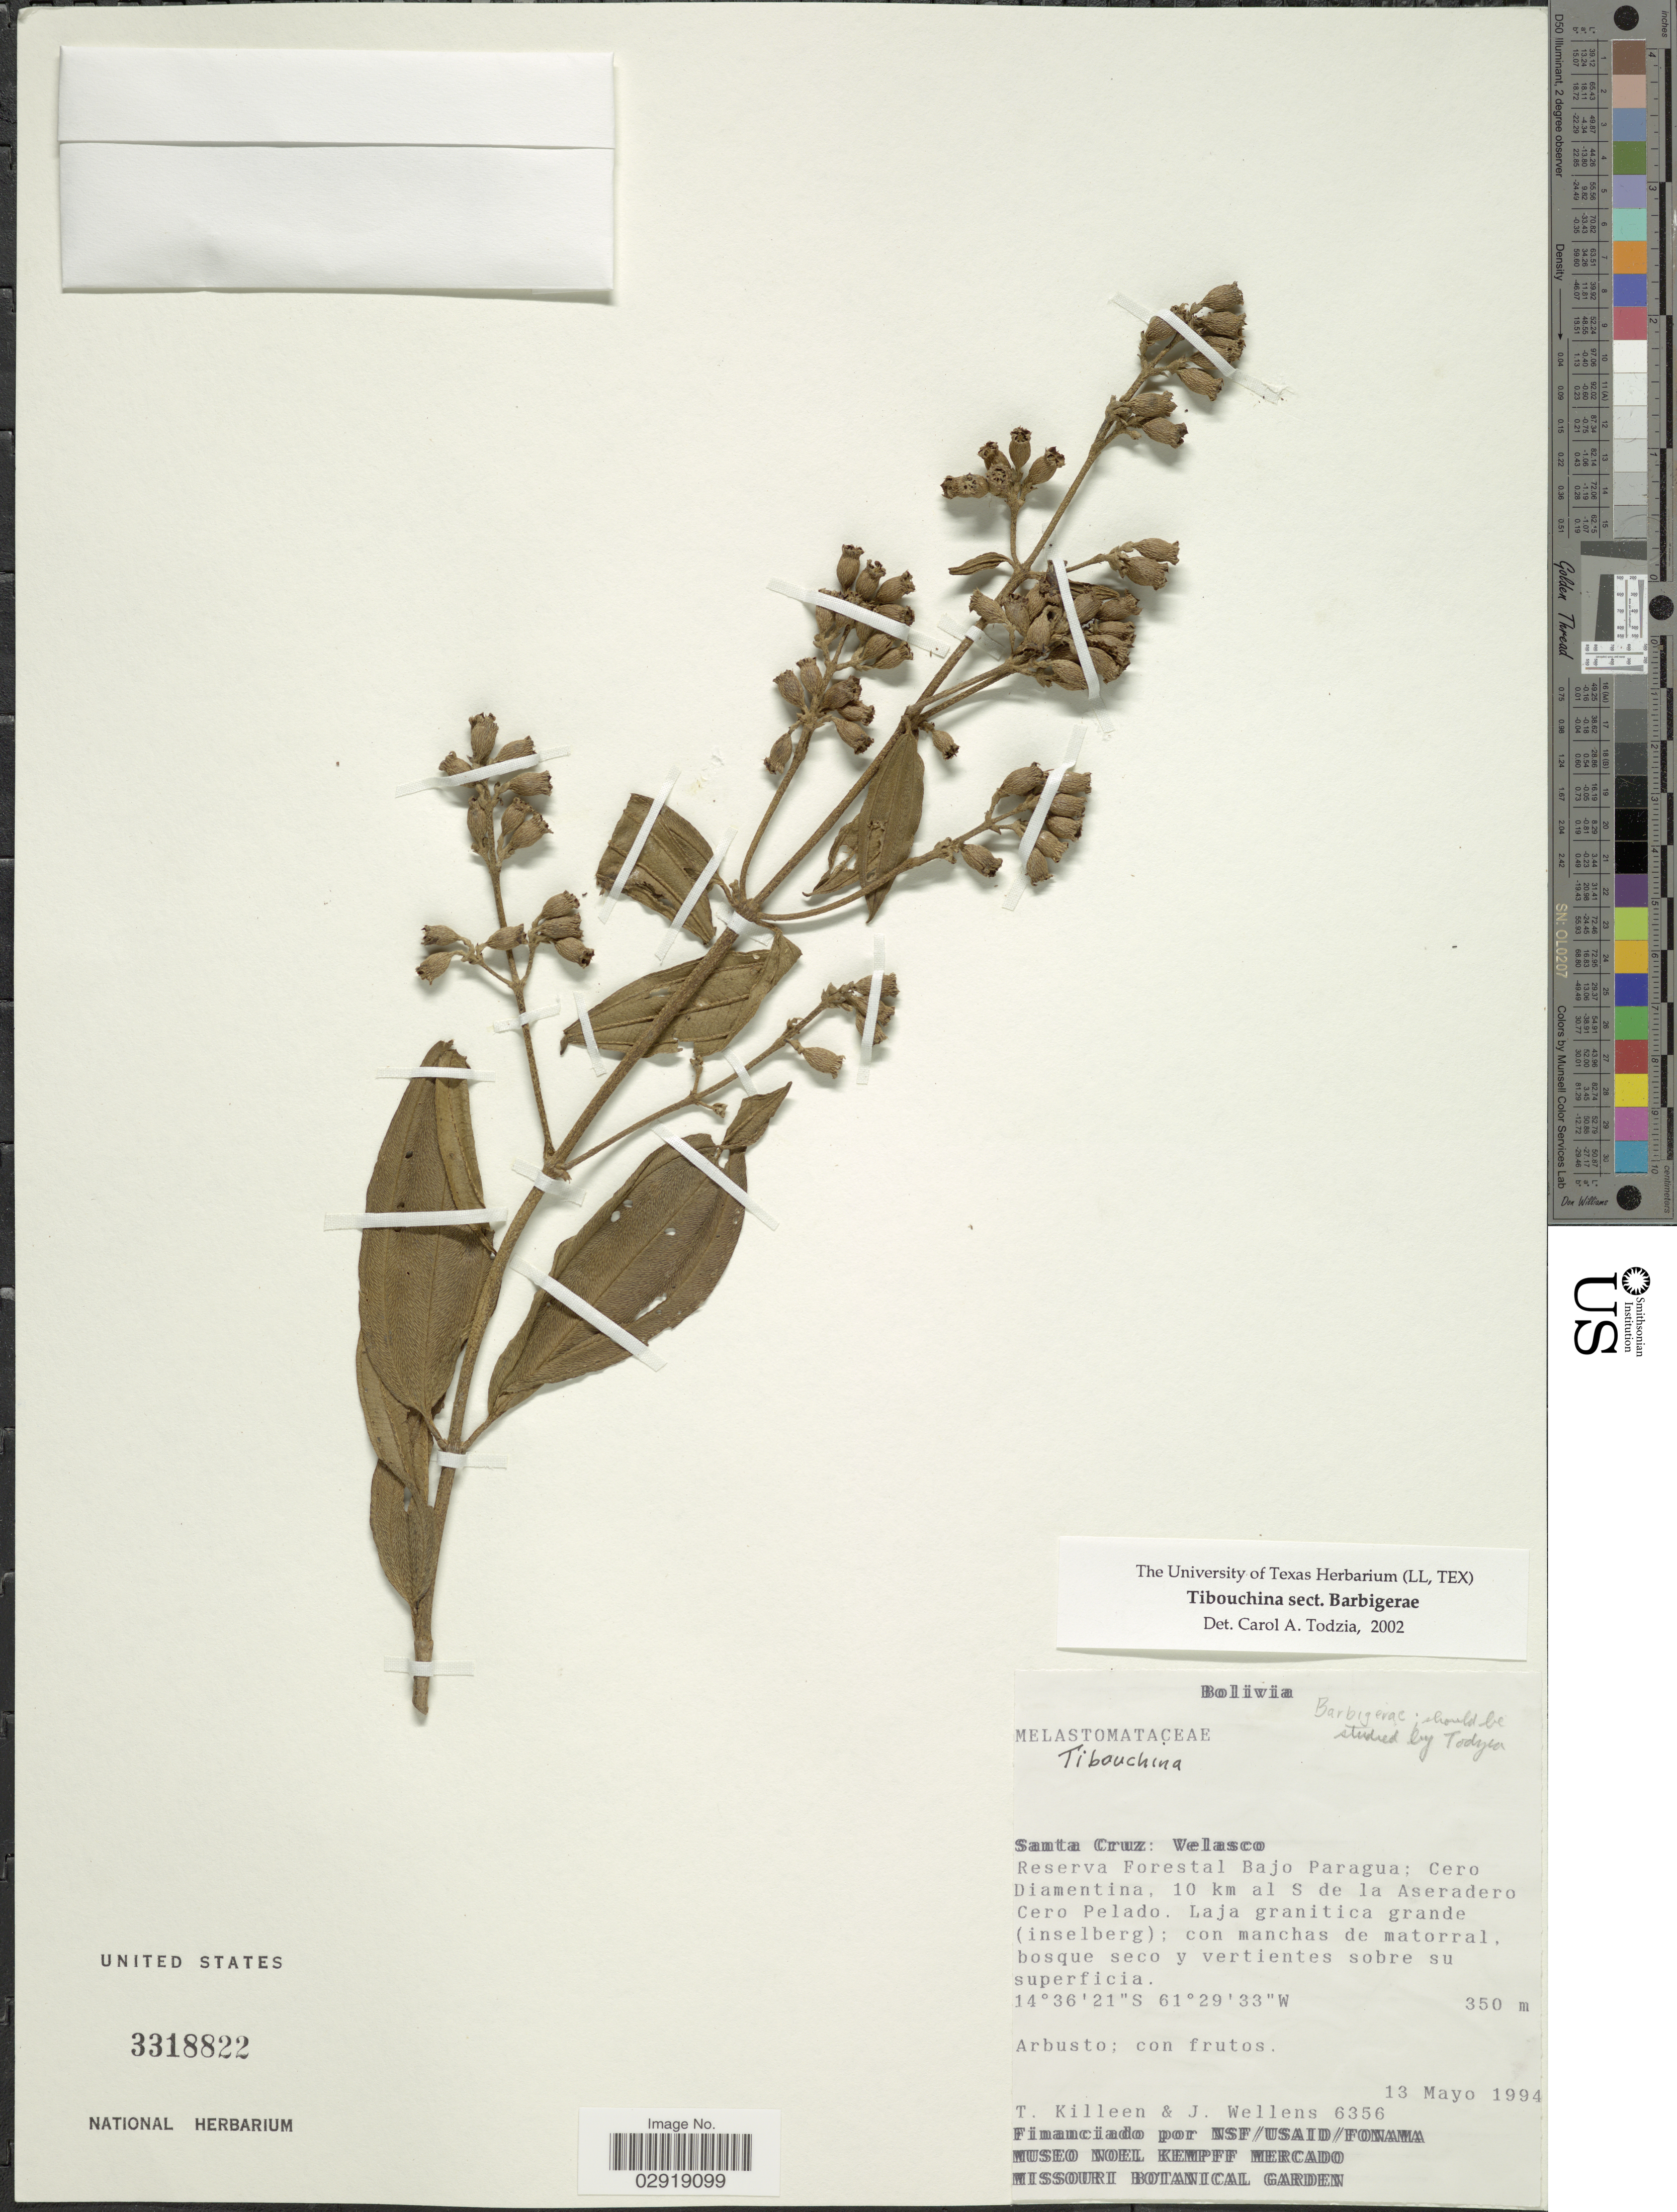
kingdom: Plantae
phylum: Tracheophyta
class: Magnoliopsida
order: Myrtales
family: Melastomataceae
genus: Tibouchina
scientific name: Tibouchina sp.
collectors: T. J. Killeen & J. Wellens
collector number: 6356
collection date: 1994-05-13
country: Bolivia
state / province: Santa Cruz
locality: Velasco. Reserva Forestal Bajo Paragua; Cero Diamentina, 10 km al S de la Aseradero Cero Pelado. Laja granitica grande (inselberg).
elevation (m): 350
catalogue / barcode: US 3318822